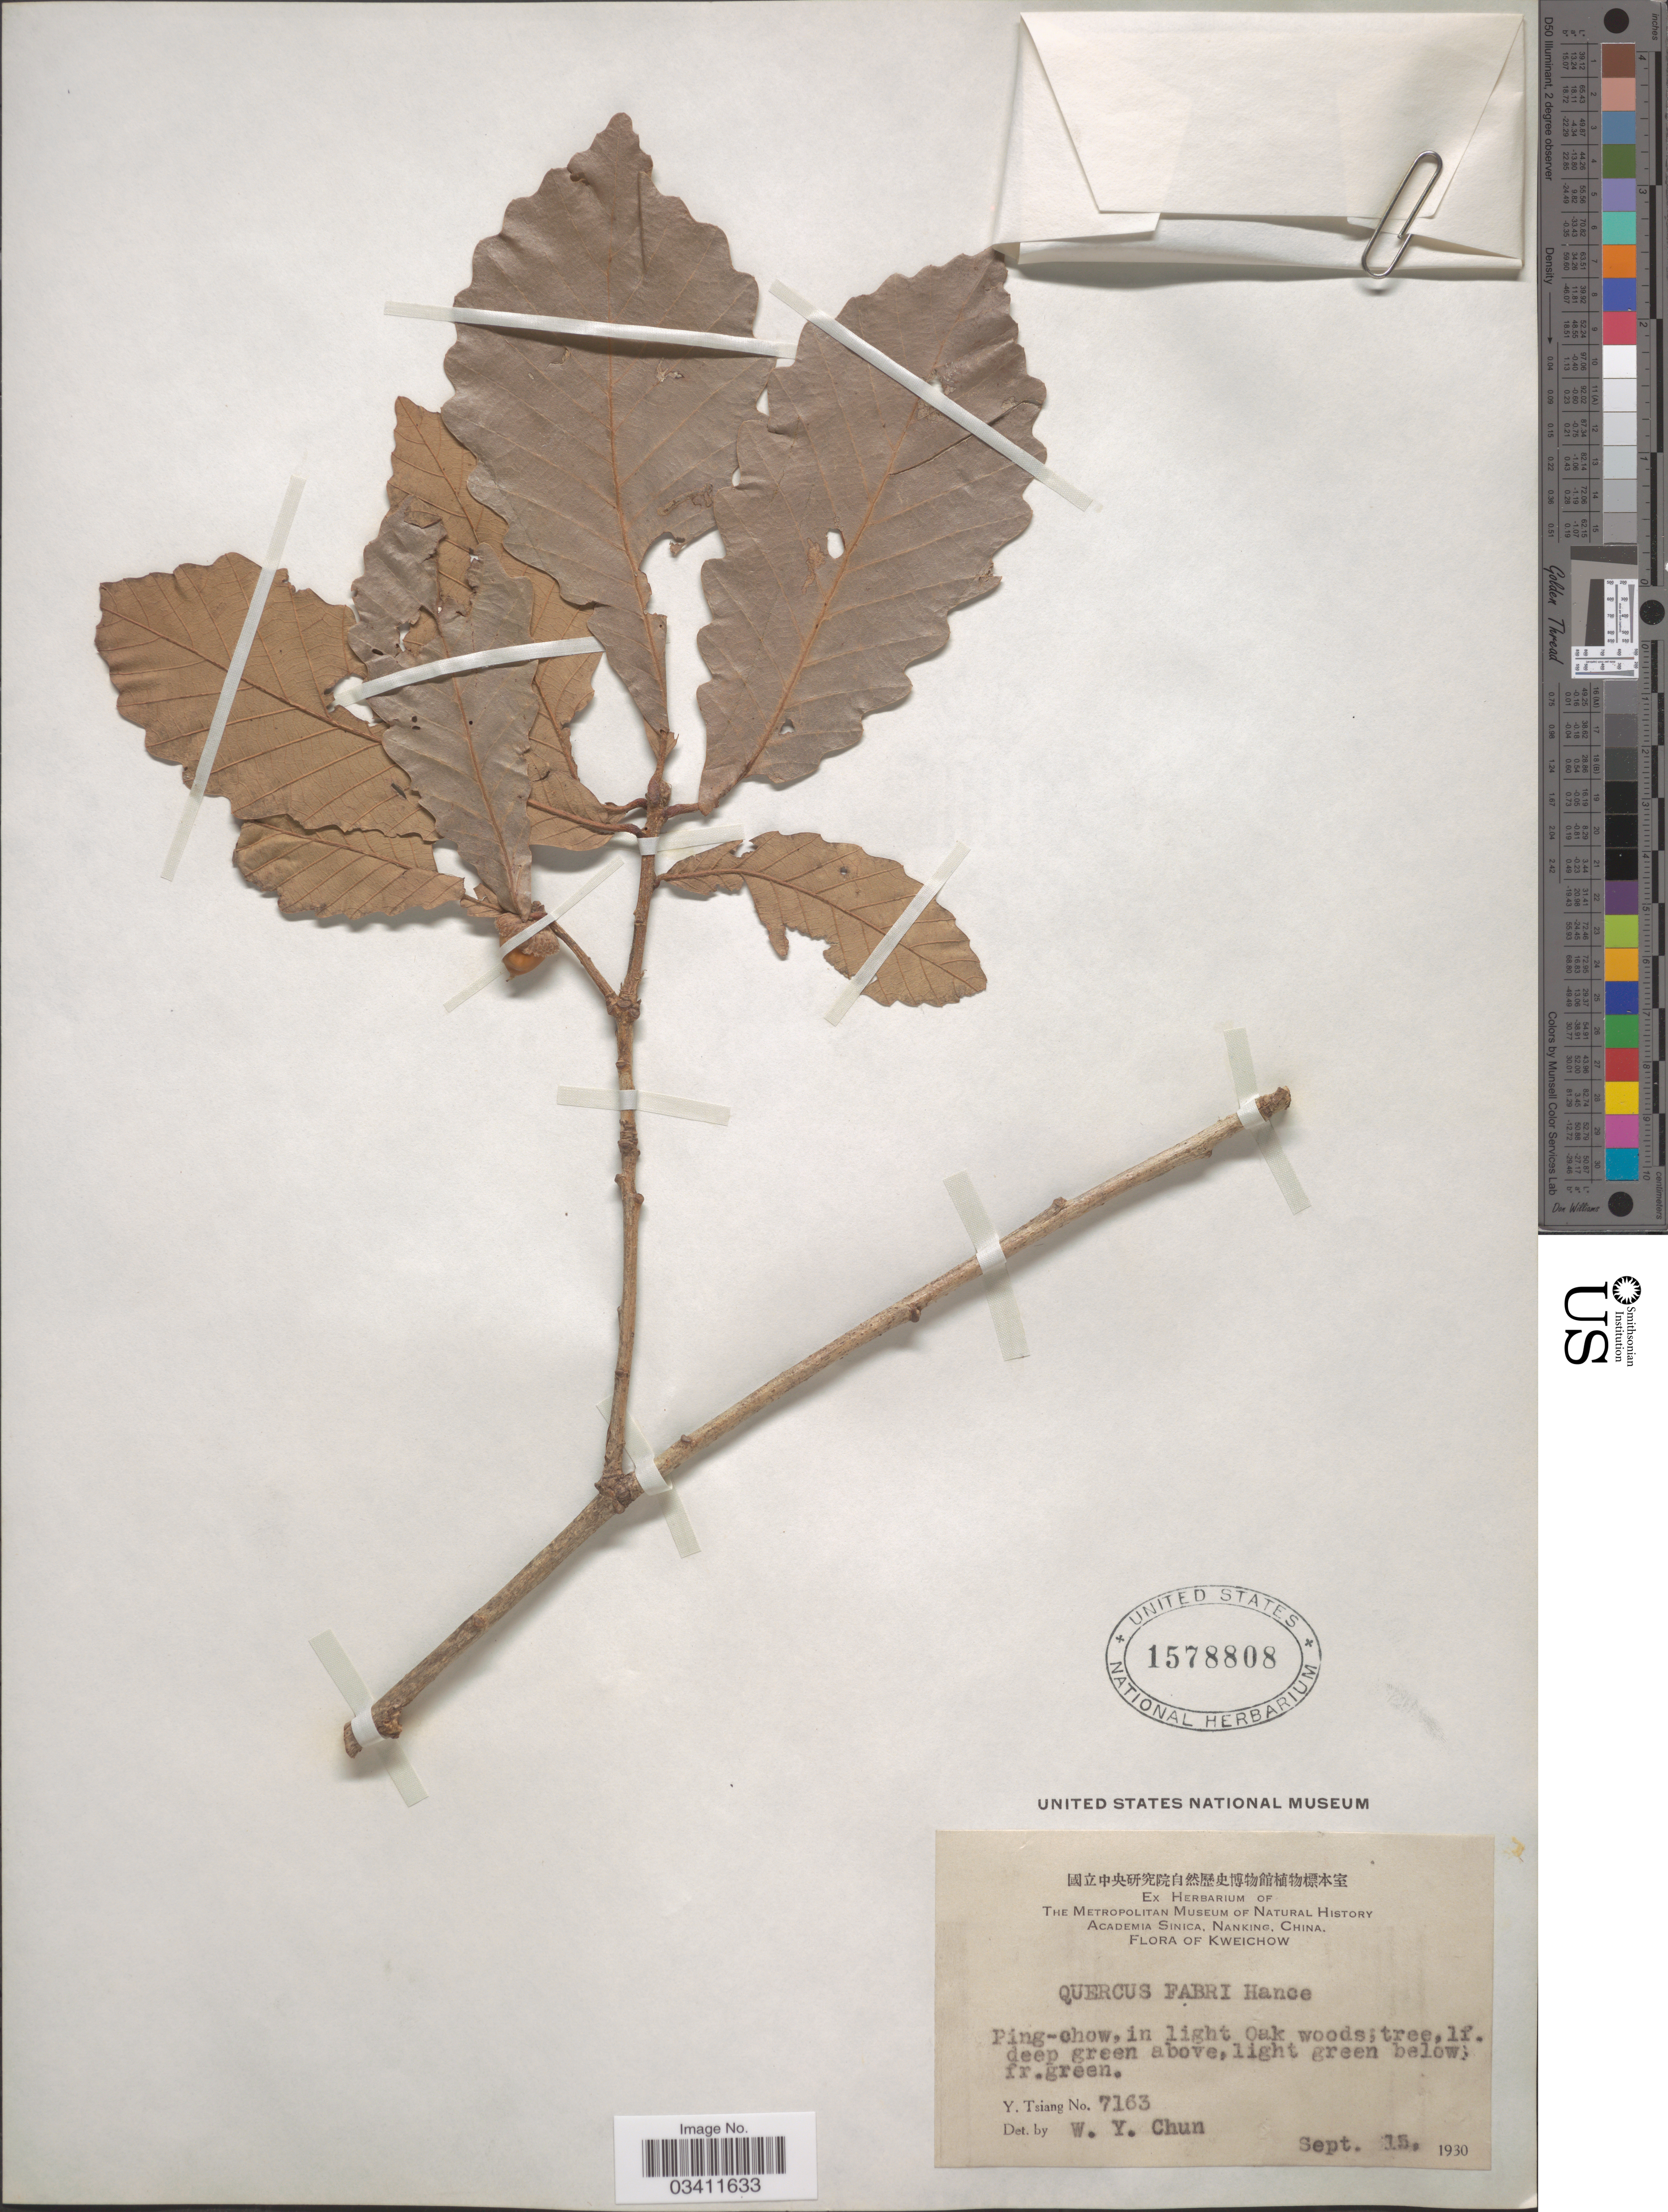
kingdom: Plantae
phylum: Tracheophyta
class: Magnoliopsida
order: Fagales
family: Fagaceae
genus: Quercus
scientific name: Quercus fabrei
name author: Hance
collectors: Y. Tsiang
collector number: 7163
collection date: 1930-09-15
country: China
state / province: Guizhou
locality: Kweichow. Ping-chow.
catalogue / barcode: US 1578808